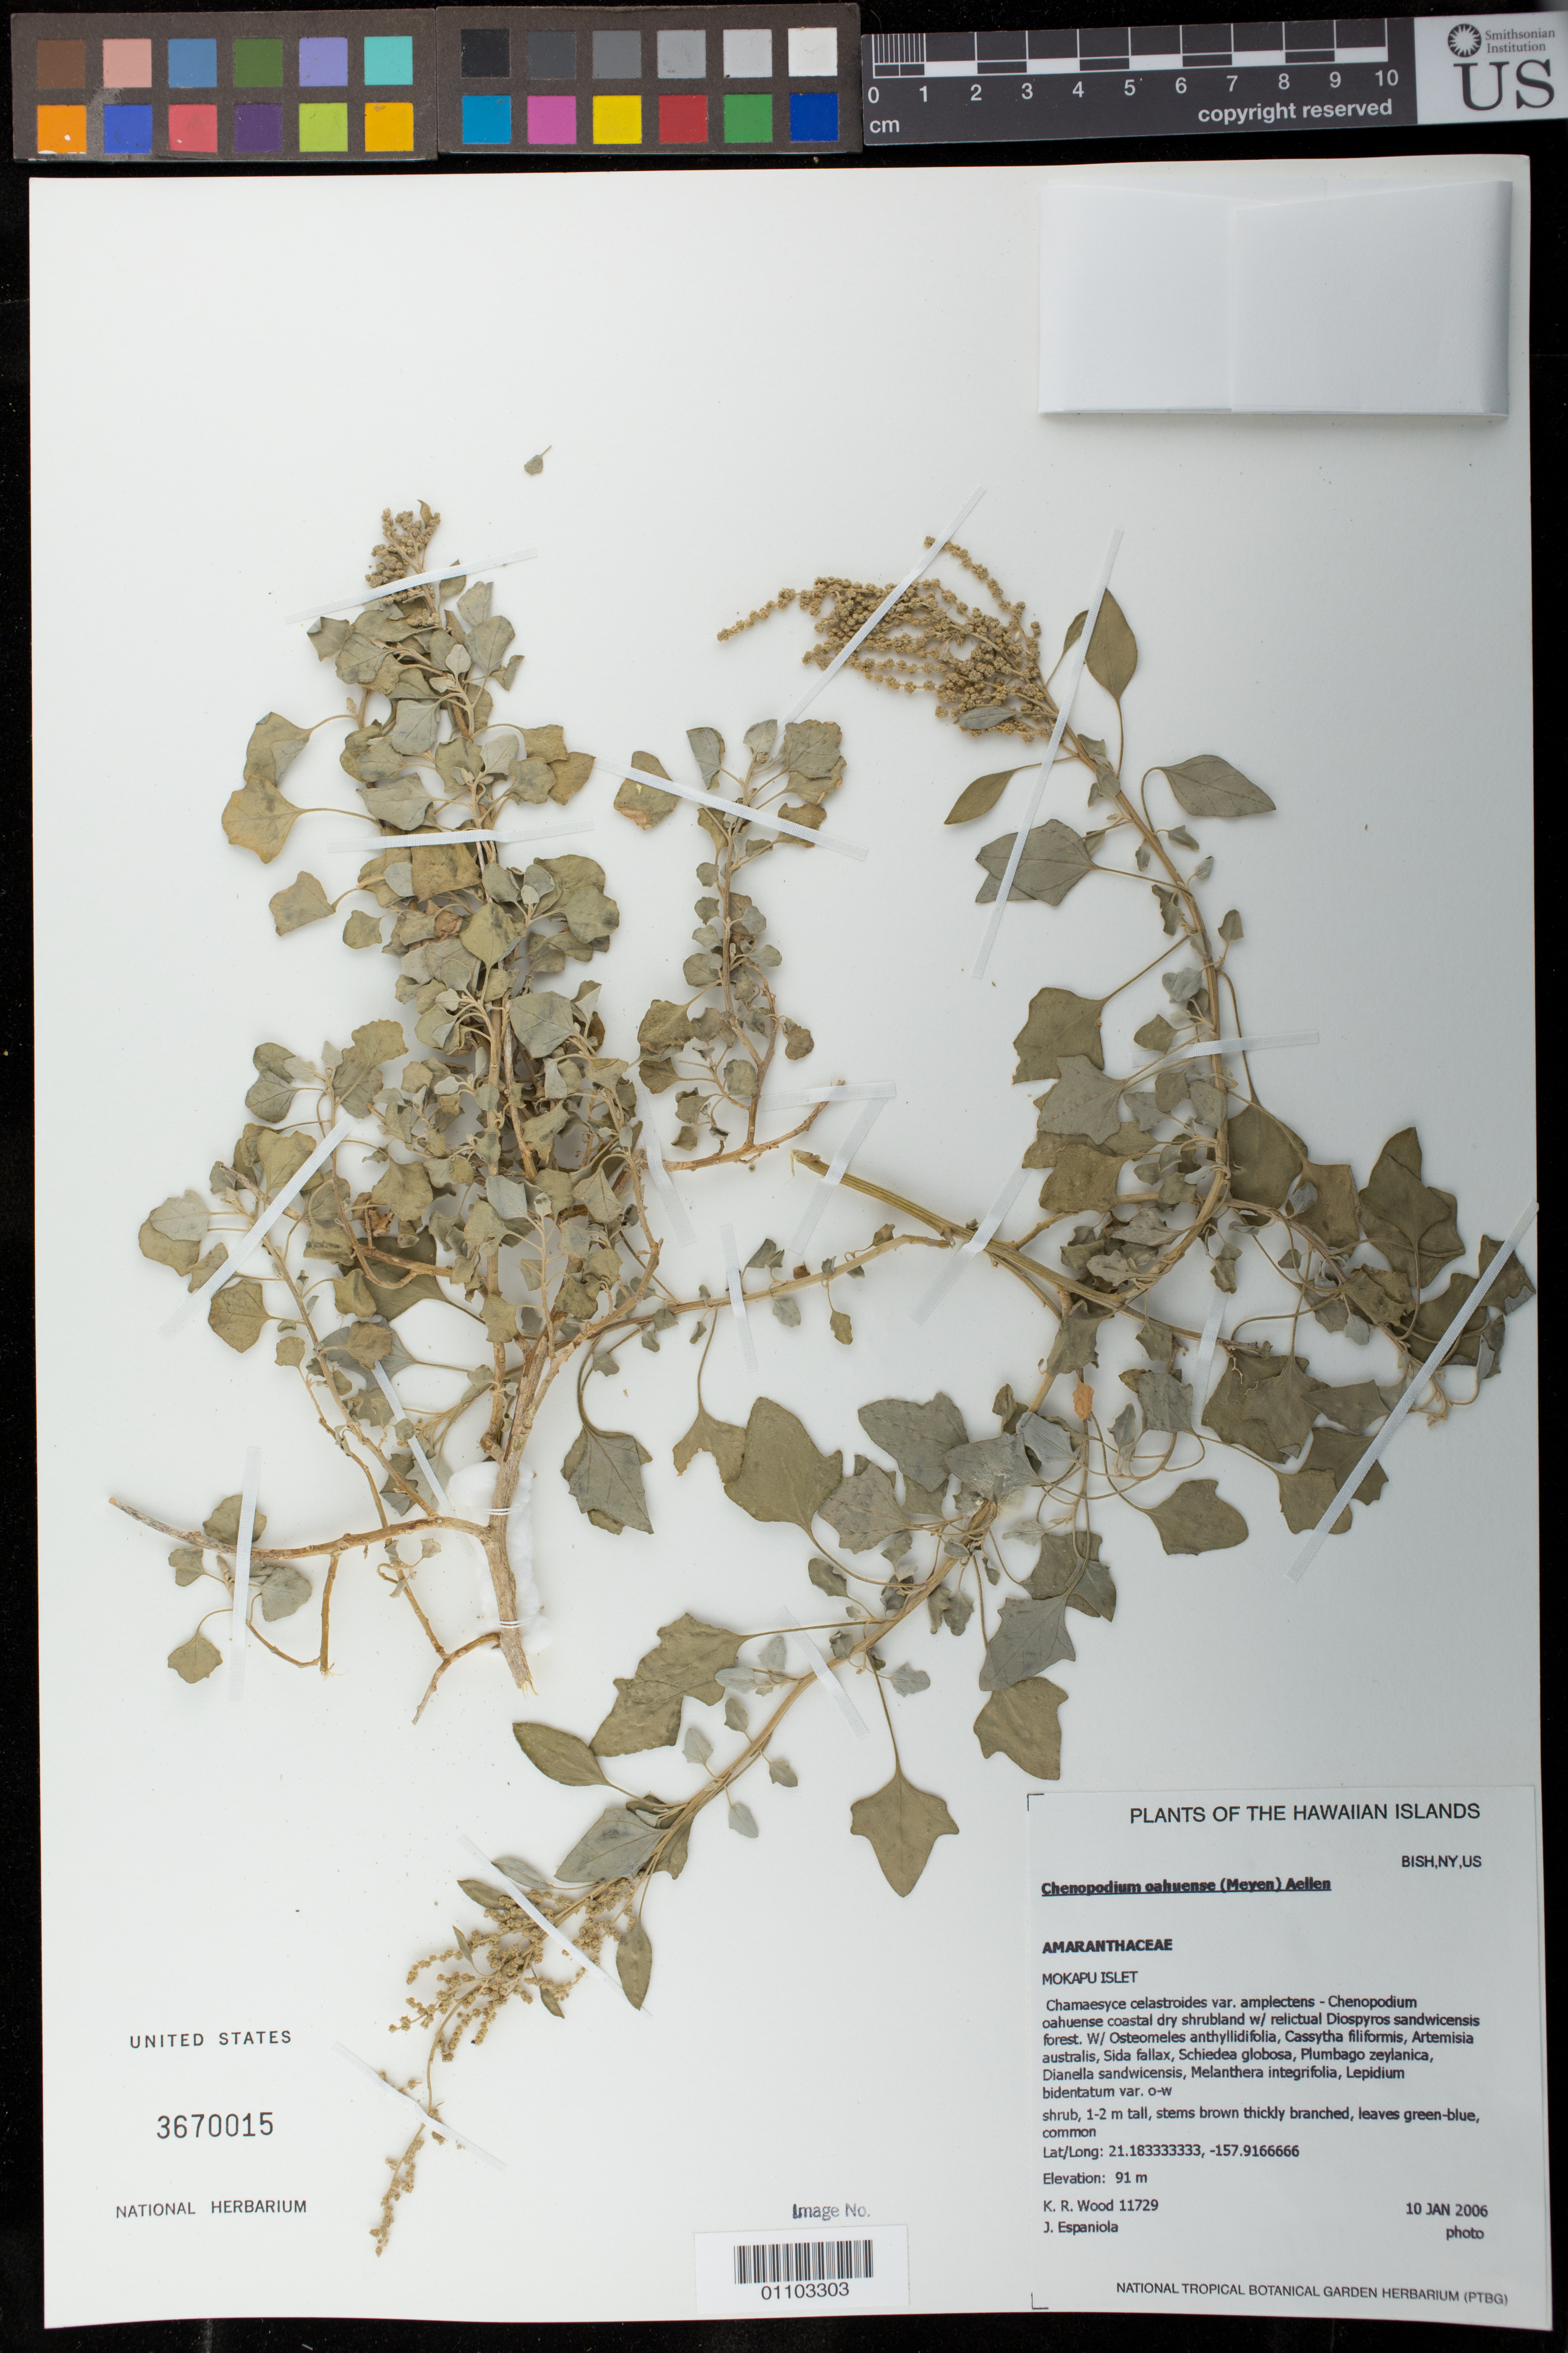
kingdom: Plantae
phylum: Tracheophyta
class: Magnoliopsida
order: Caryophyllales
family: Amaranthaceae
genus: Chenopodium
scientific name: Chenopodium oahuense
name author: (Meyen) Aellen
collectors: K. R. Wood & J. Espaniola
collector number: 11729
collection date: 2006-01-10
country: United States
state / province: Hawaii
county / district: Maui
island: Moloka'i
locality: Mokapu Islet.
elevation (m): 91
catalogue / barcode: US 3670015